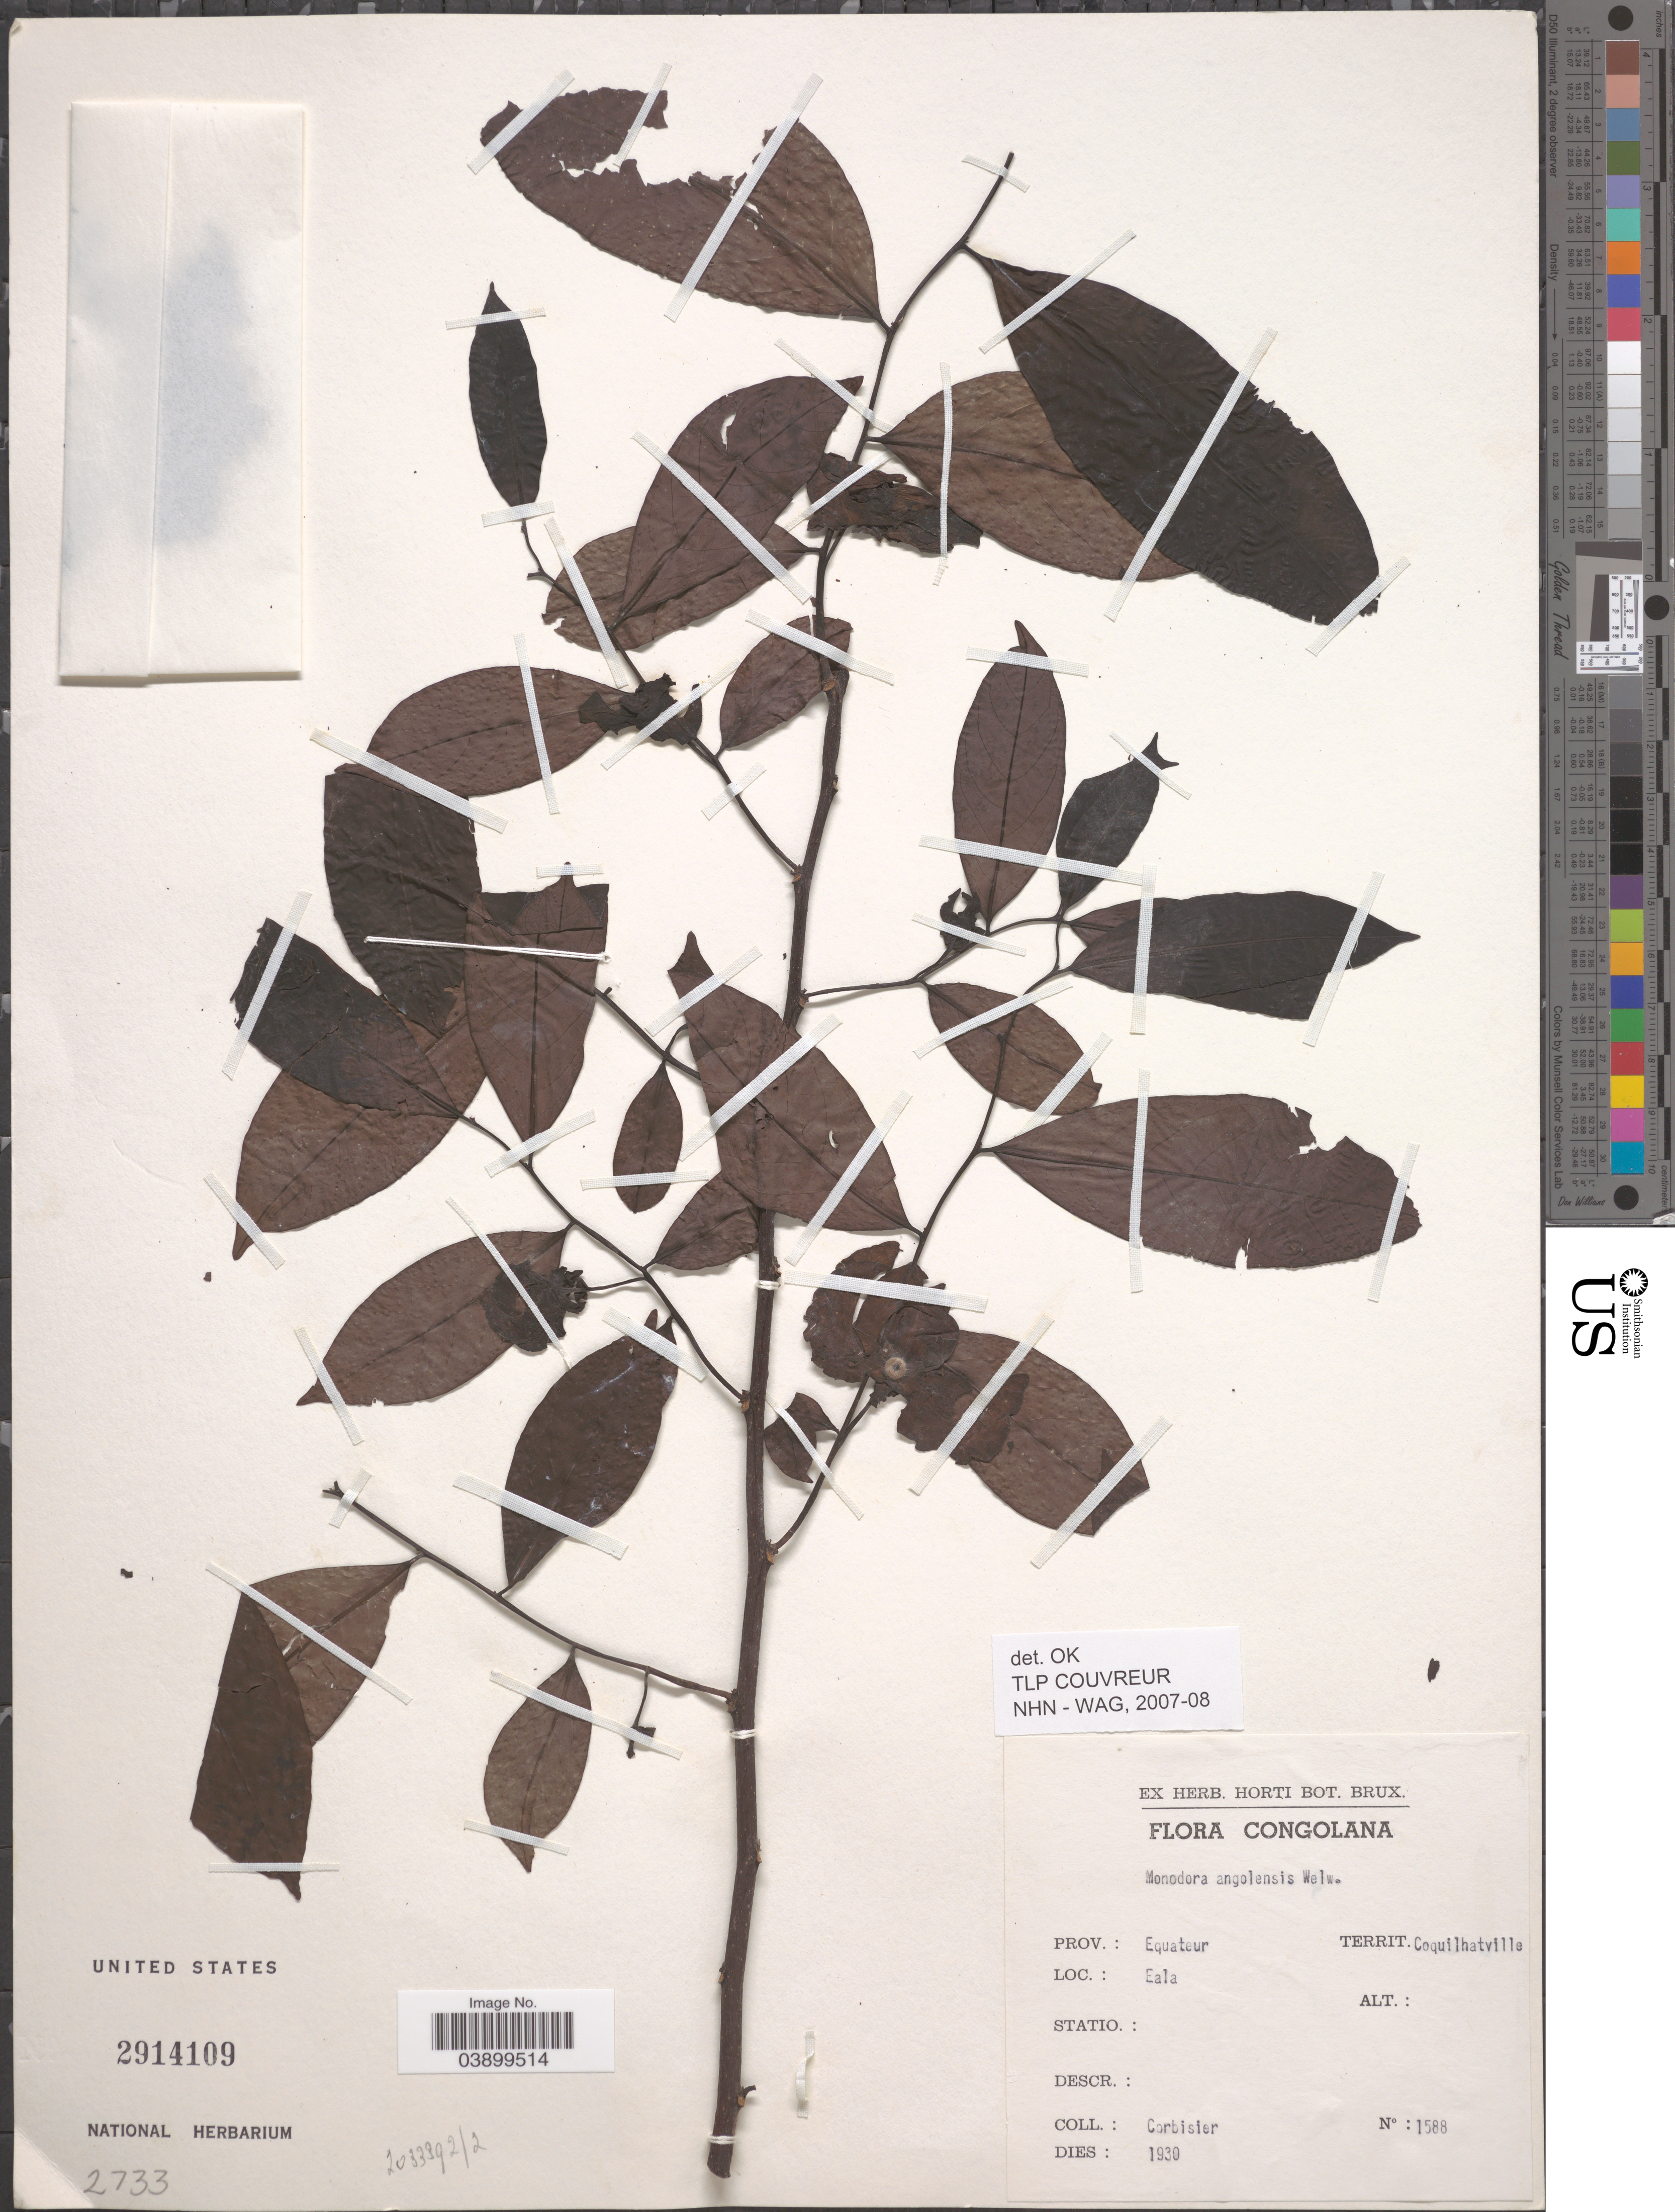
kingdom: Plantae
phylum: Tracheophyta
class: Magnoliopsida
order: Magnoliales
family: Annonaceae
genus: Monodora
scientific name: Monodora angolensis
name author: Welw.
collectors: -. Corbisier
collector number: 1588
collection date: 1930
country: Congo, Democratic Republic of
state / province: Equateur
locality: Territ. Coquilhatville. Eala.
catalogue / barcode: US 2914109